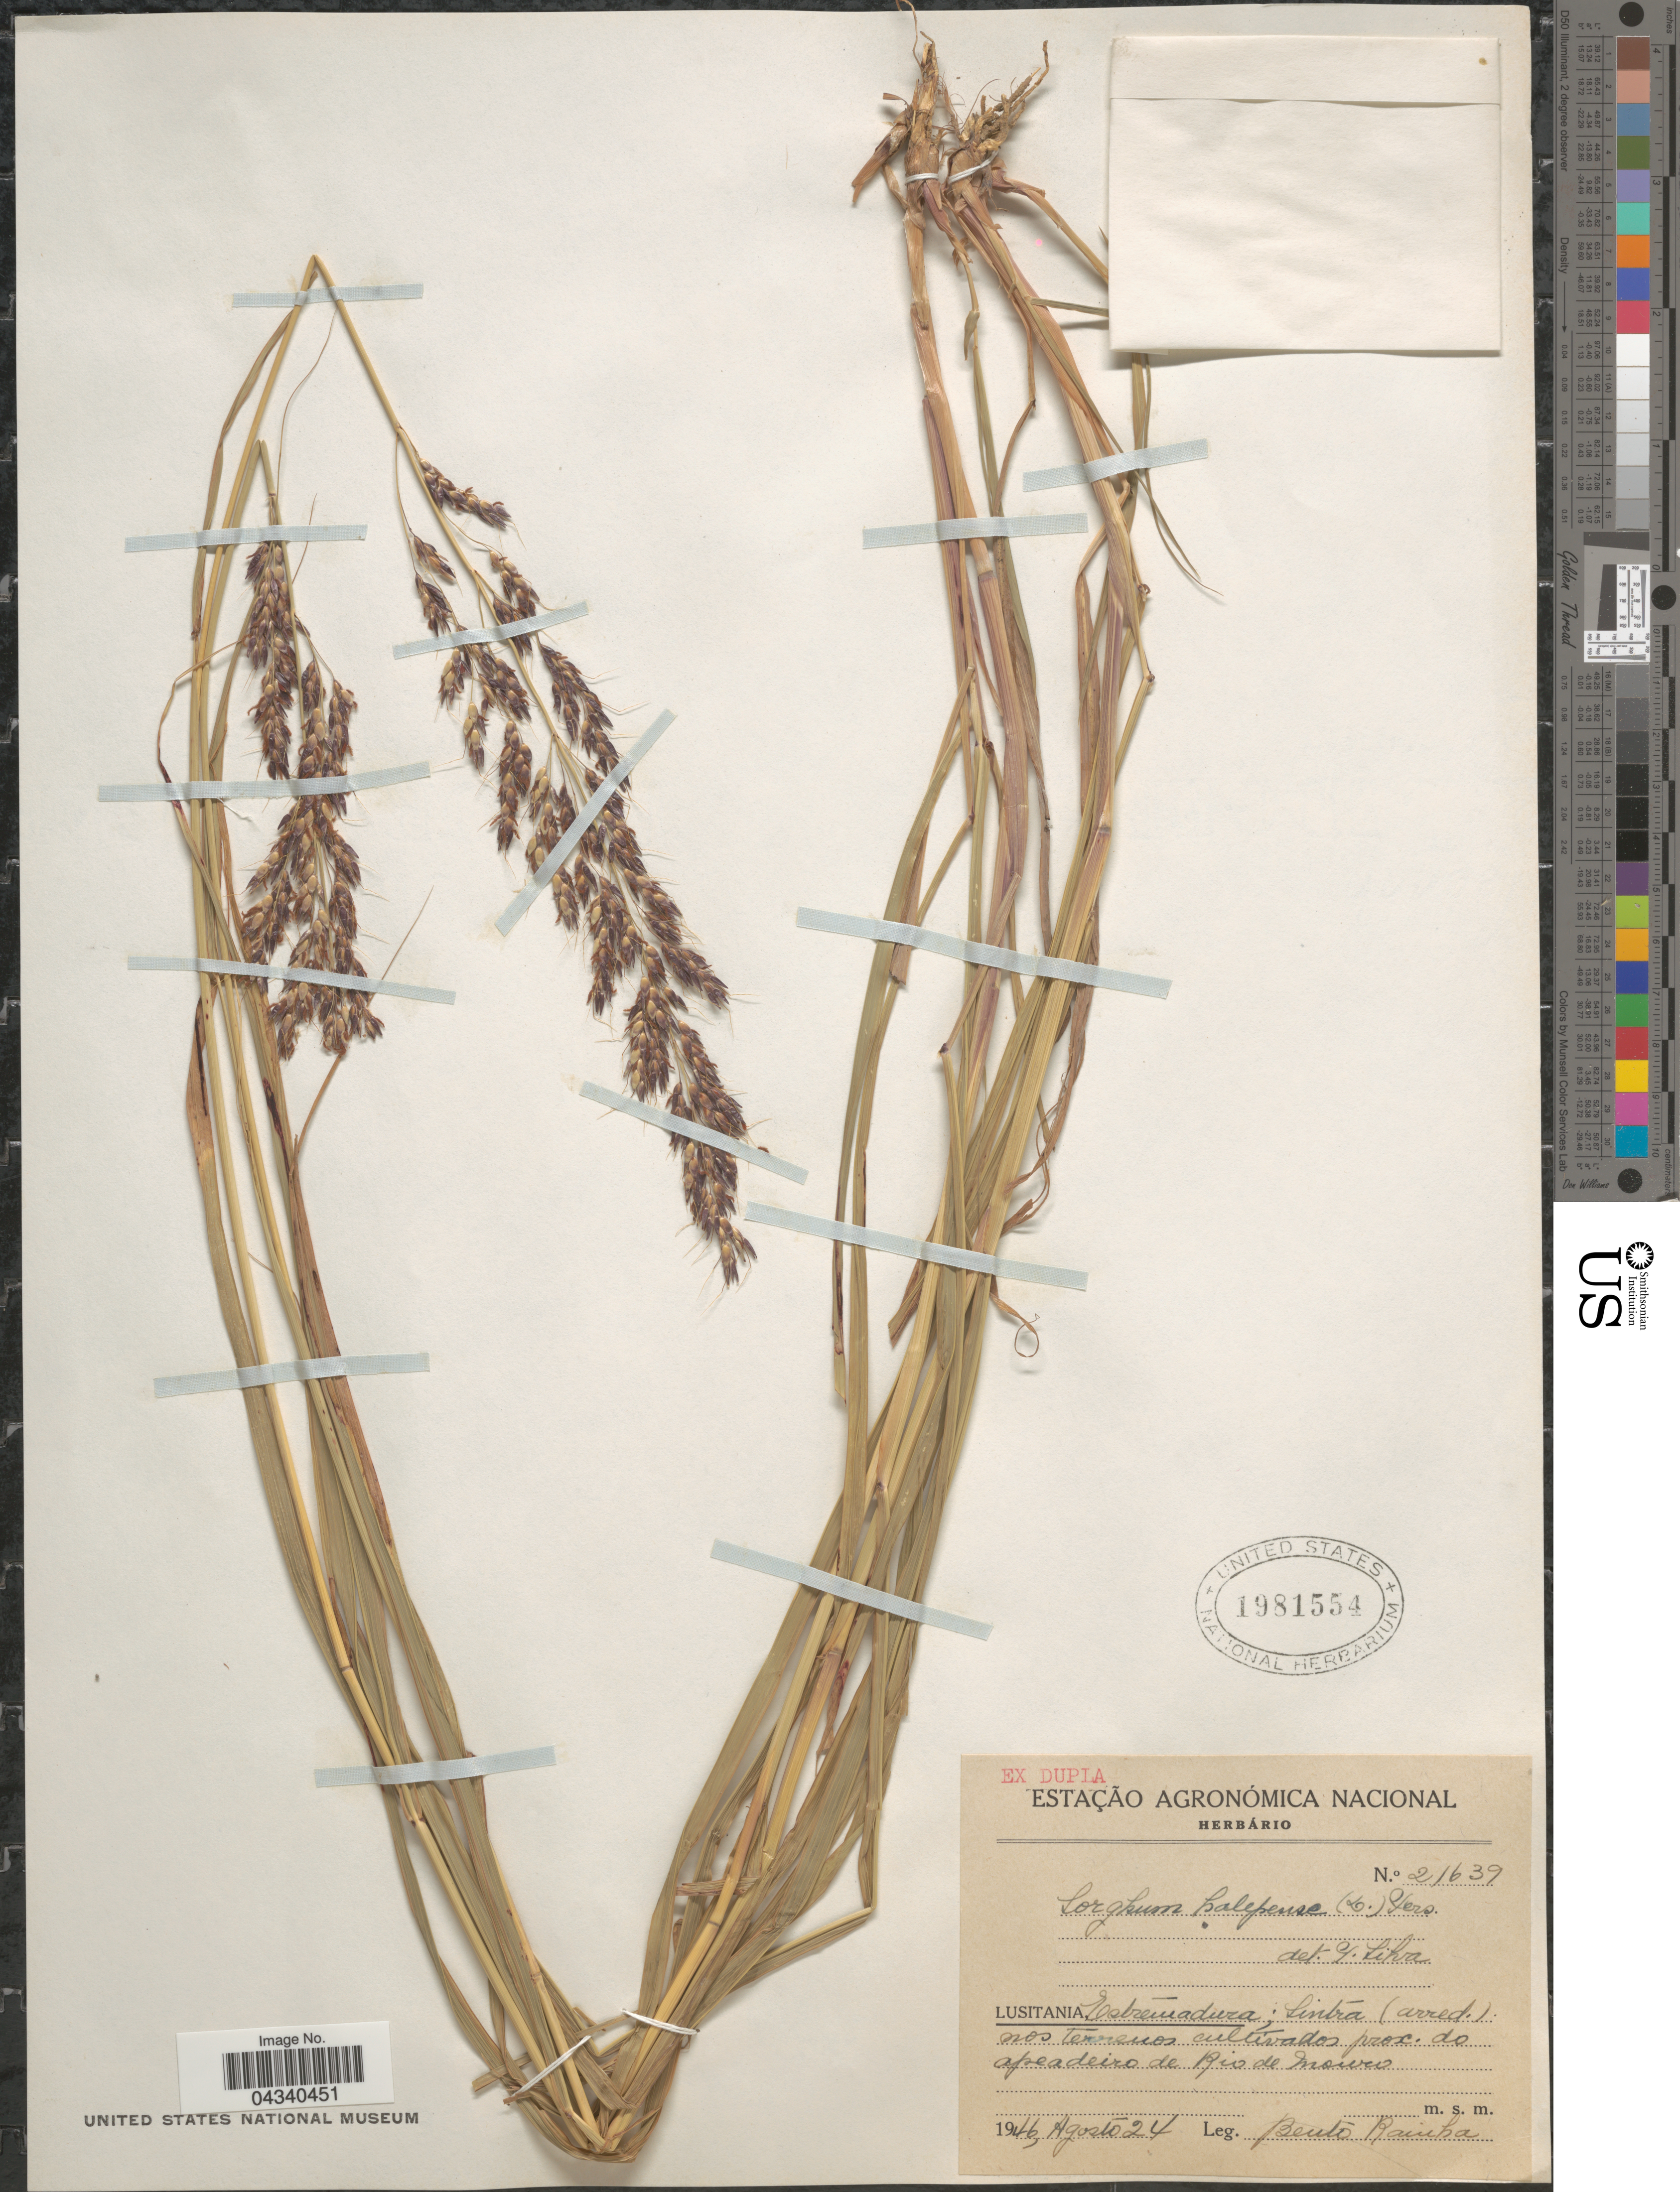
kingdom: Plantae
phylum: Tracheophyta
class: Liliopsida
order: Poales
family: Poaceae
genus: Sorghum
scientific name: Sorghum halepense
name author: (L.) Pers.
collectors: B. Rainha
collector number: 21639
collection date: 1946-08-24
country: Portugal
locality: Lusitania, Estremadura; Lintra.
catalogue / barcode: US 1981554